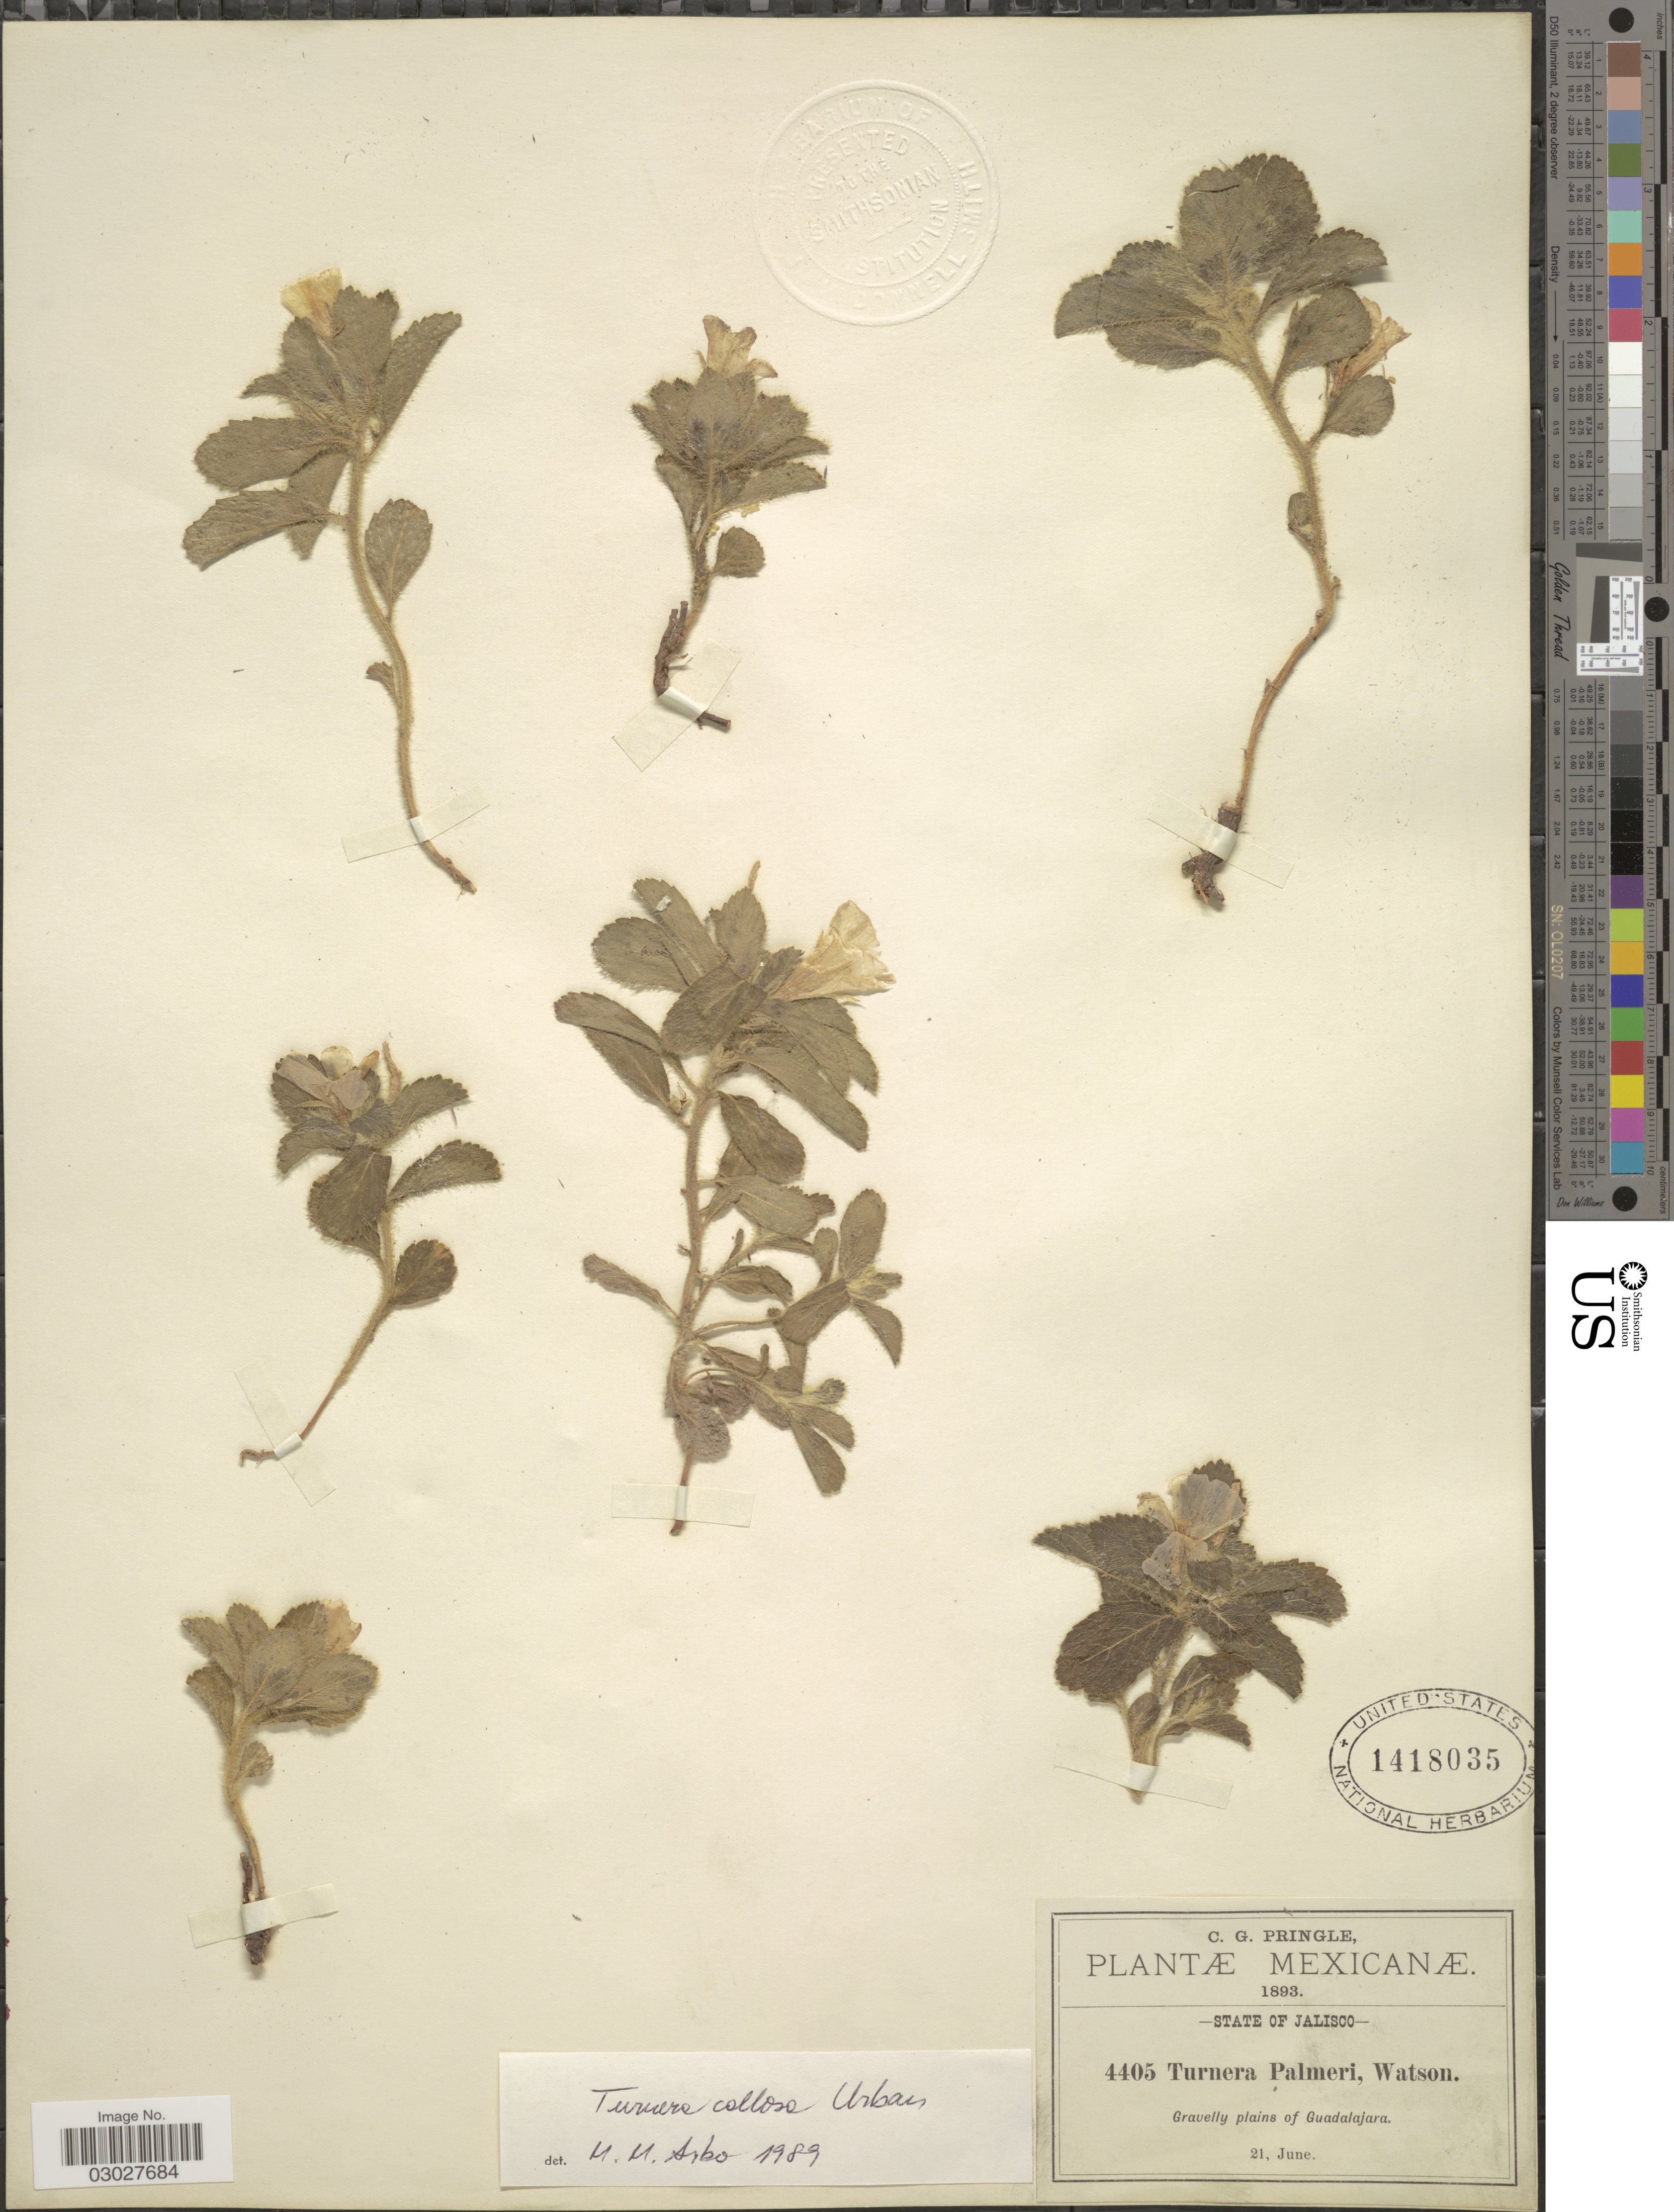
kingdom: Plantae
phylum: Tracheophyta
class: Magnoliopsida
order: Malpighiales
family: Turneraceae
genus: Turnera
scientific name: Turnera callosa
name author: Urb.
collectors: C. G. Pringle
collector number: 4405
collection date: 1893-06-21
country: Mexico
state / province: Jalisco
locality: Gravelly plains of Guadalajara.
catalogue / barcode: US 1418035